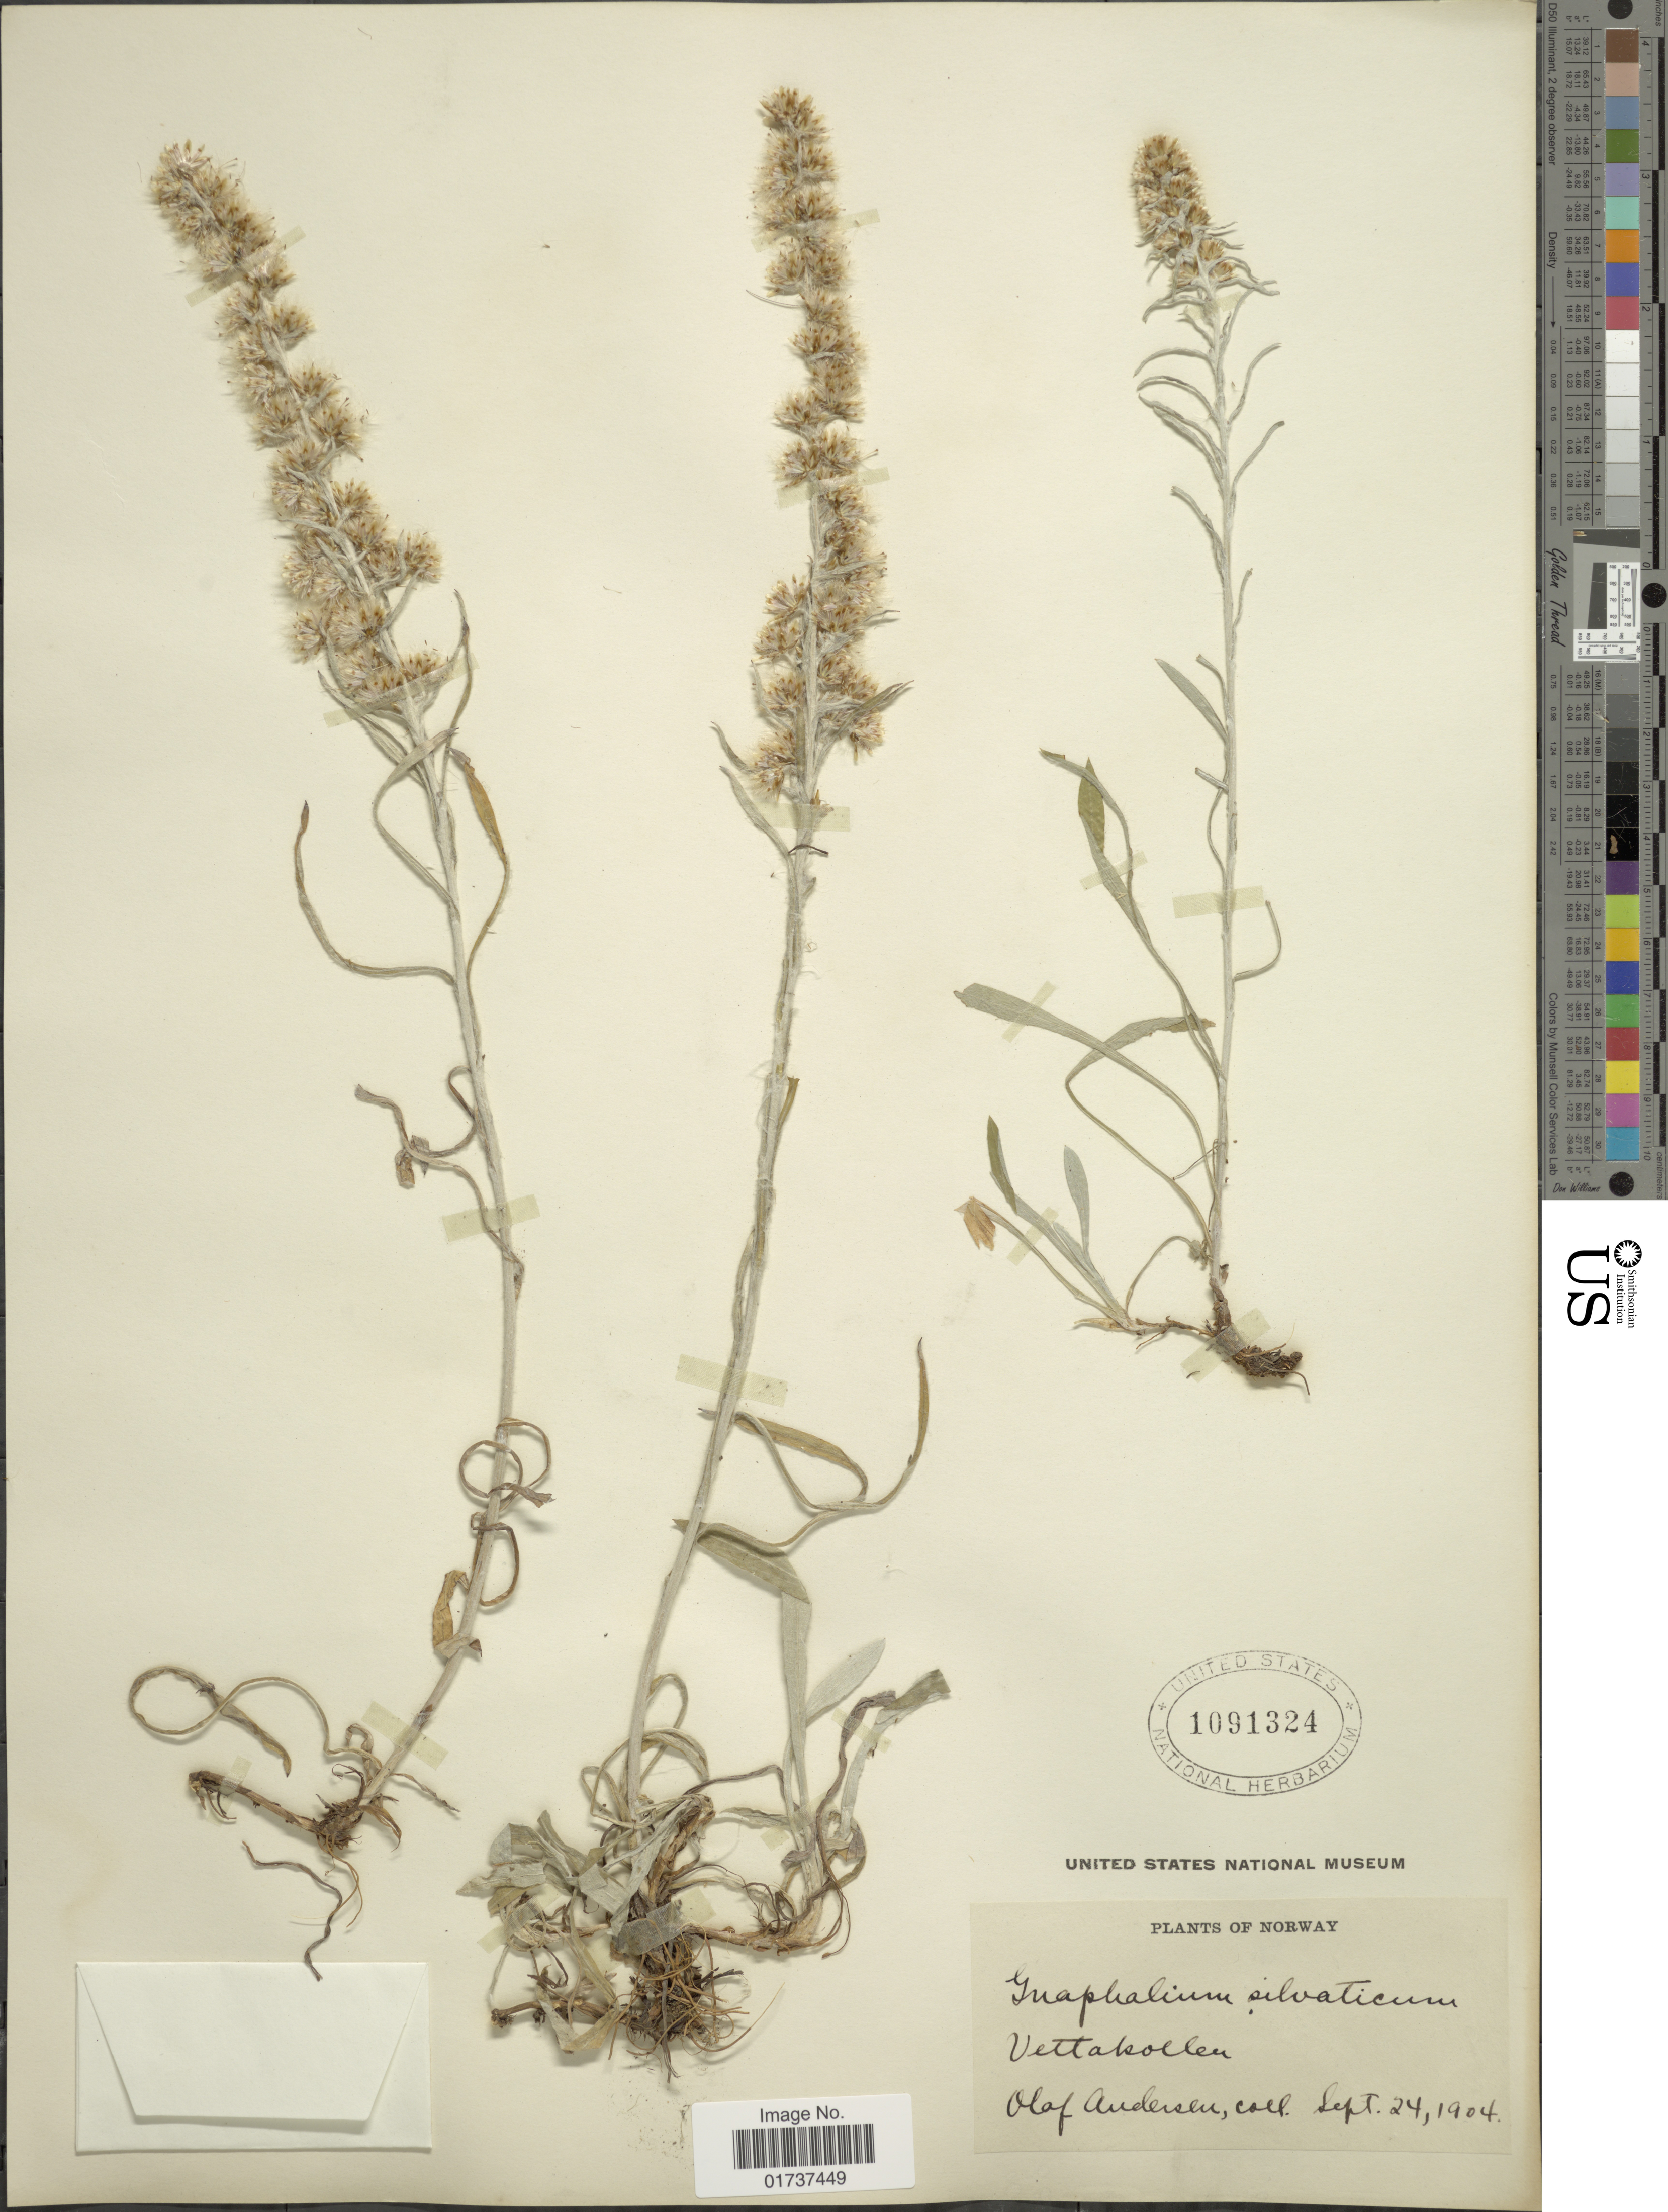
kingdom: Plantae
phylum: Tracheophyta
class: Magnoliopsida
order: Asterales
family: Asteraceae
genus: Gnaphalium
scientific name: Gnaphalium sylvaticum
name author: L.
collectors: O. Andersen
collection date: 1904-09-24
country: Norway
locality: Vettakollen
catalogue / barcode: US 1091324